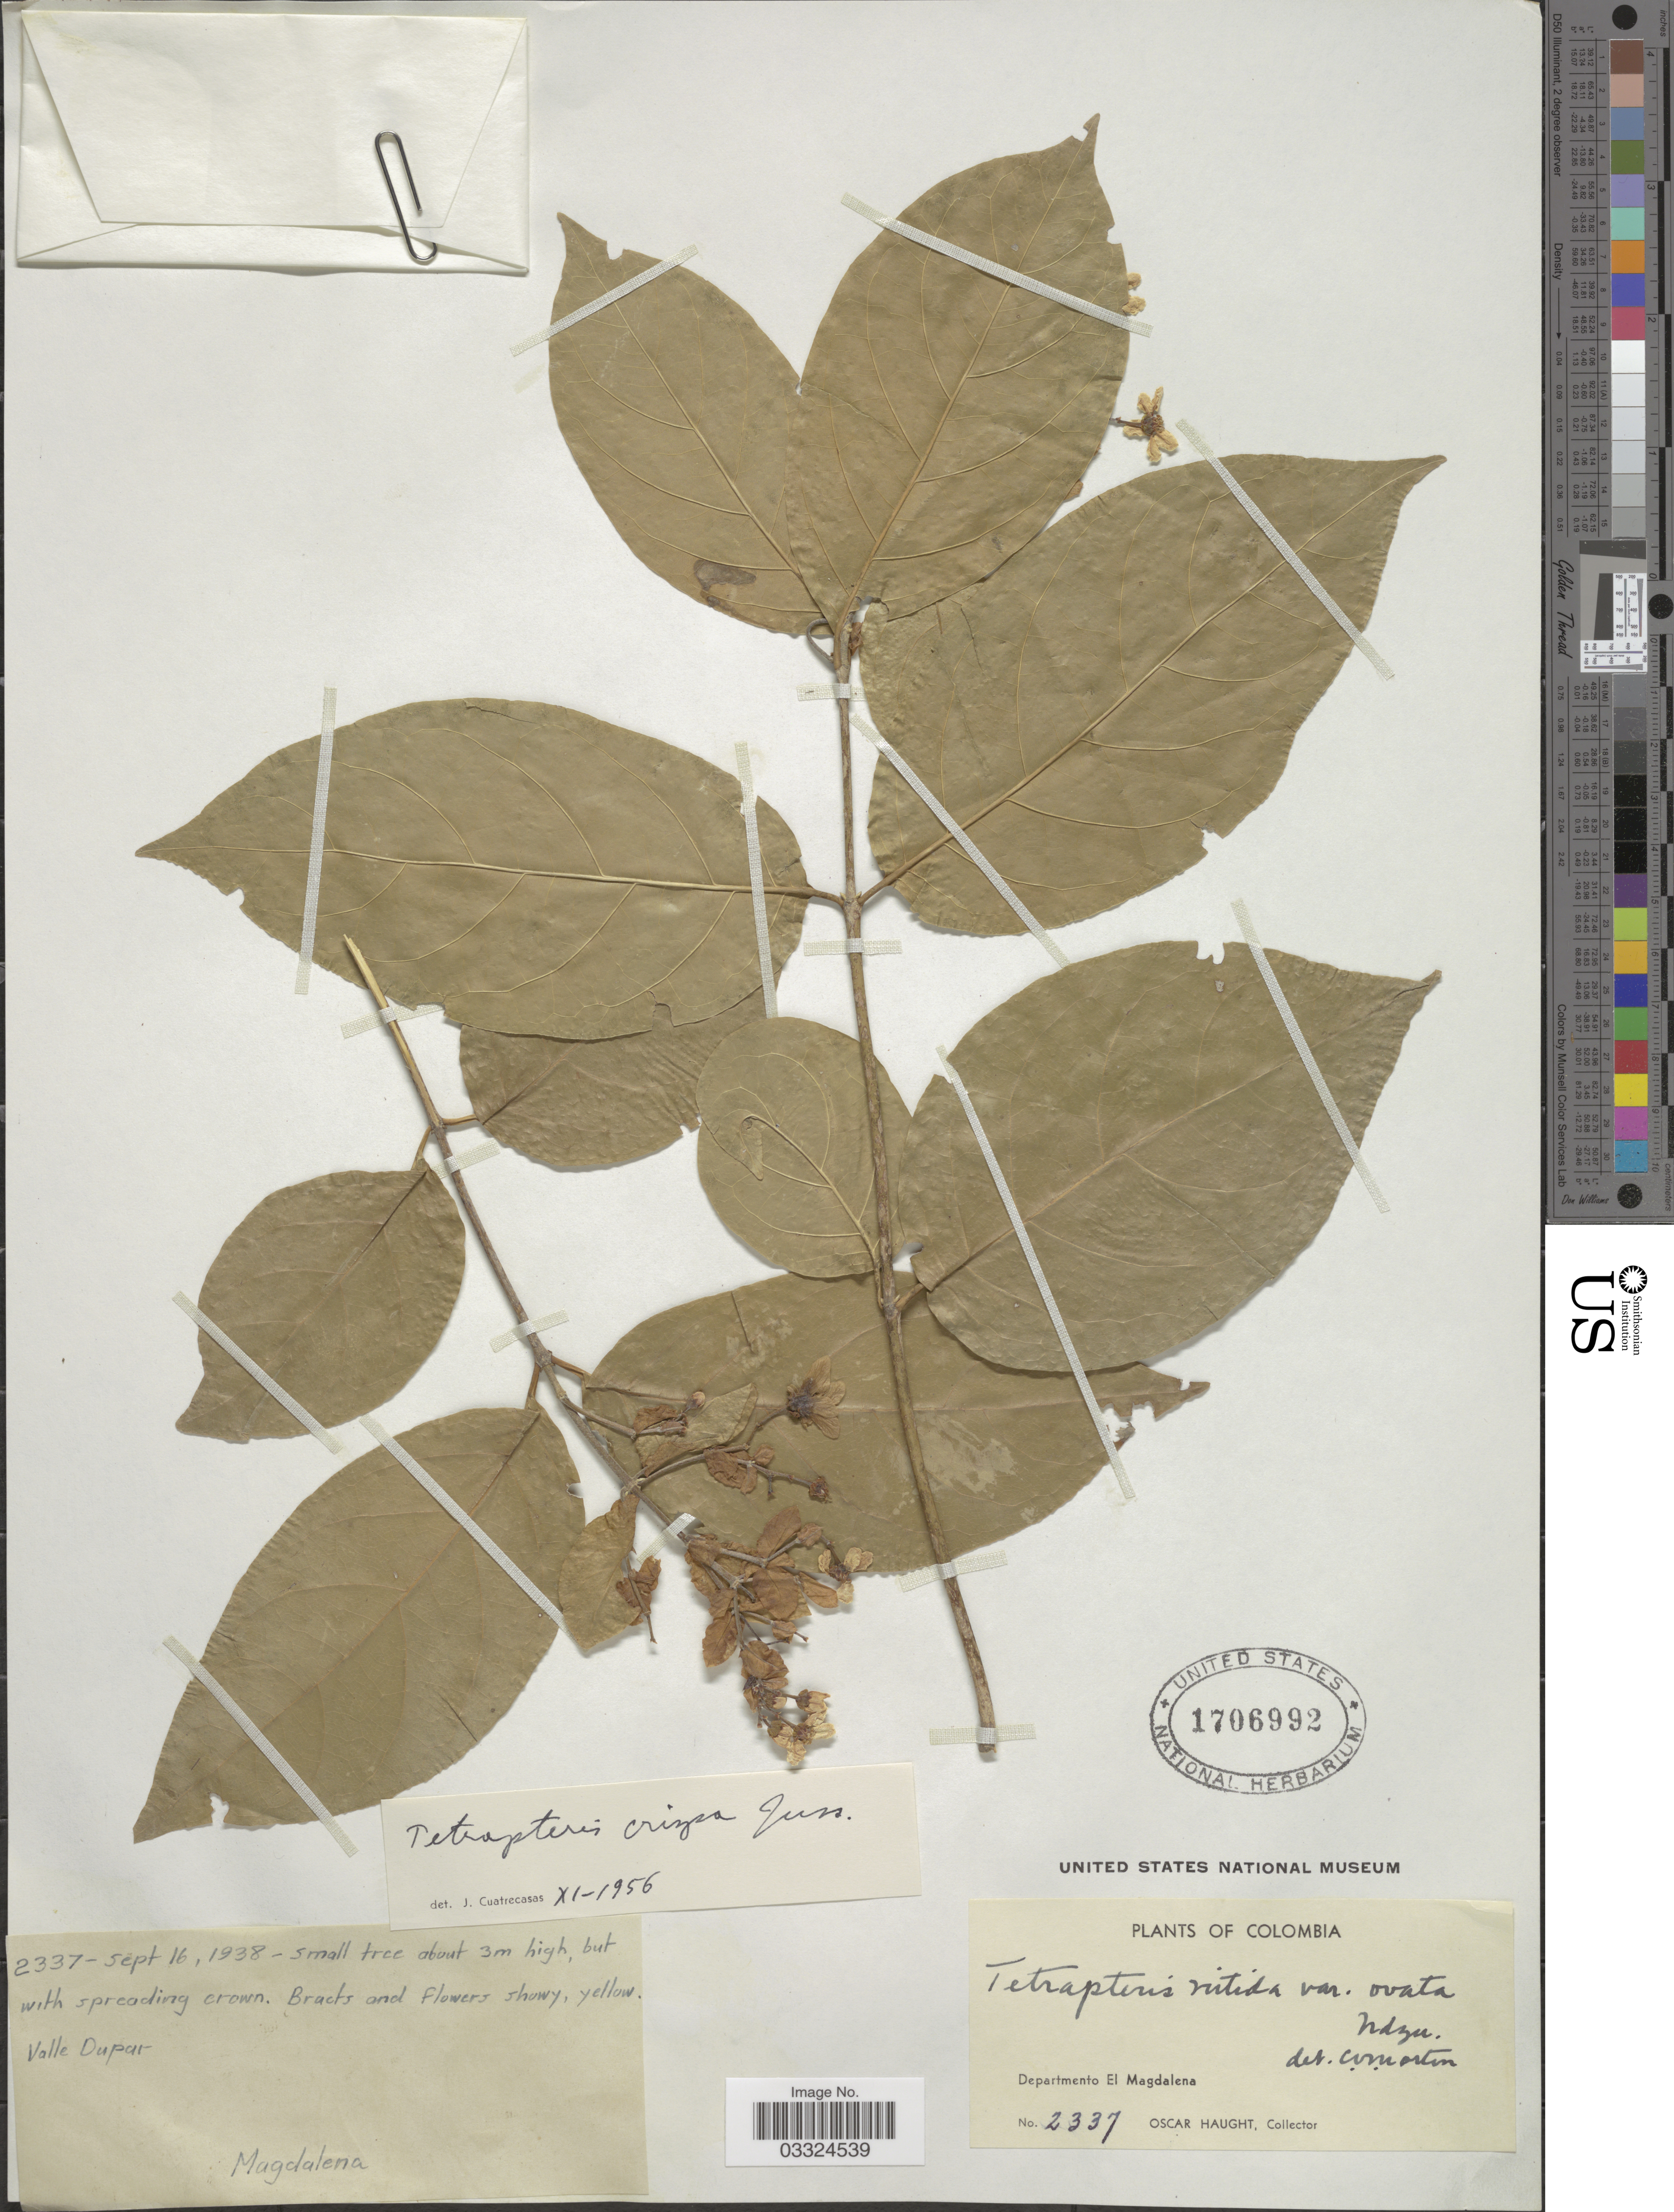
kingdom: Plantae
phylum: Tracheophyta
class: Magnoliopsida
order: Malpighiales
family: Malpighiaceae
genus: Tetrapterys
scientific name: Tetrapterys crispa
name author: A. Juss.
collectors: O. L. Haught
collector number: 2337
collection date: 1938-09-16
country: Colombia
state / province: Magdalena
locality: Valle Dupar. Departamento El Magdalena.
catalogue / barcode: US 1706992